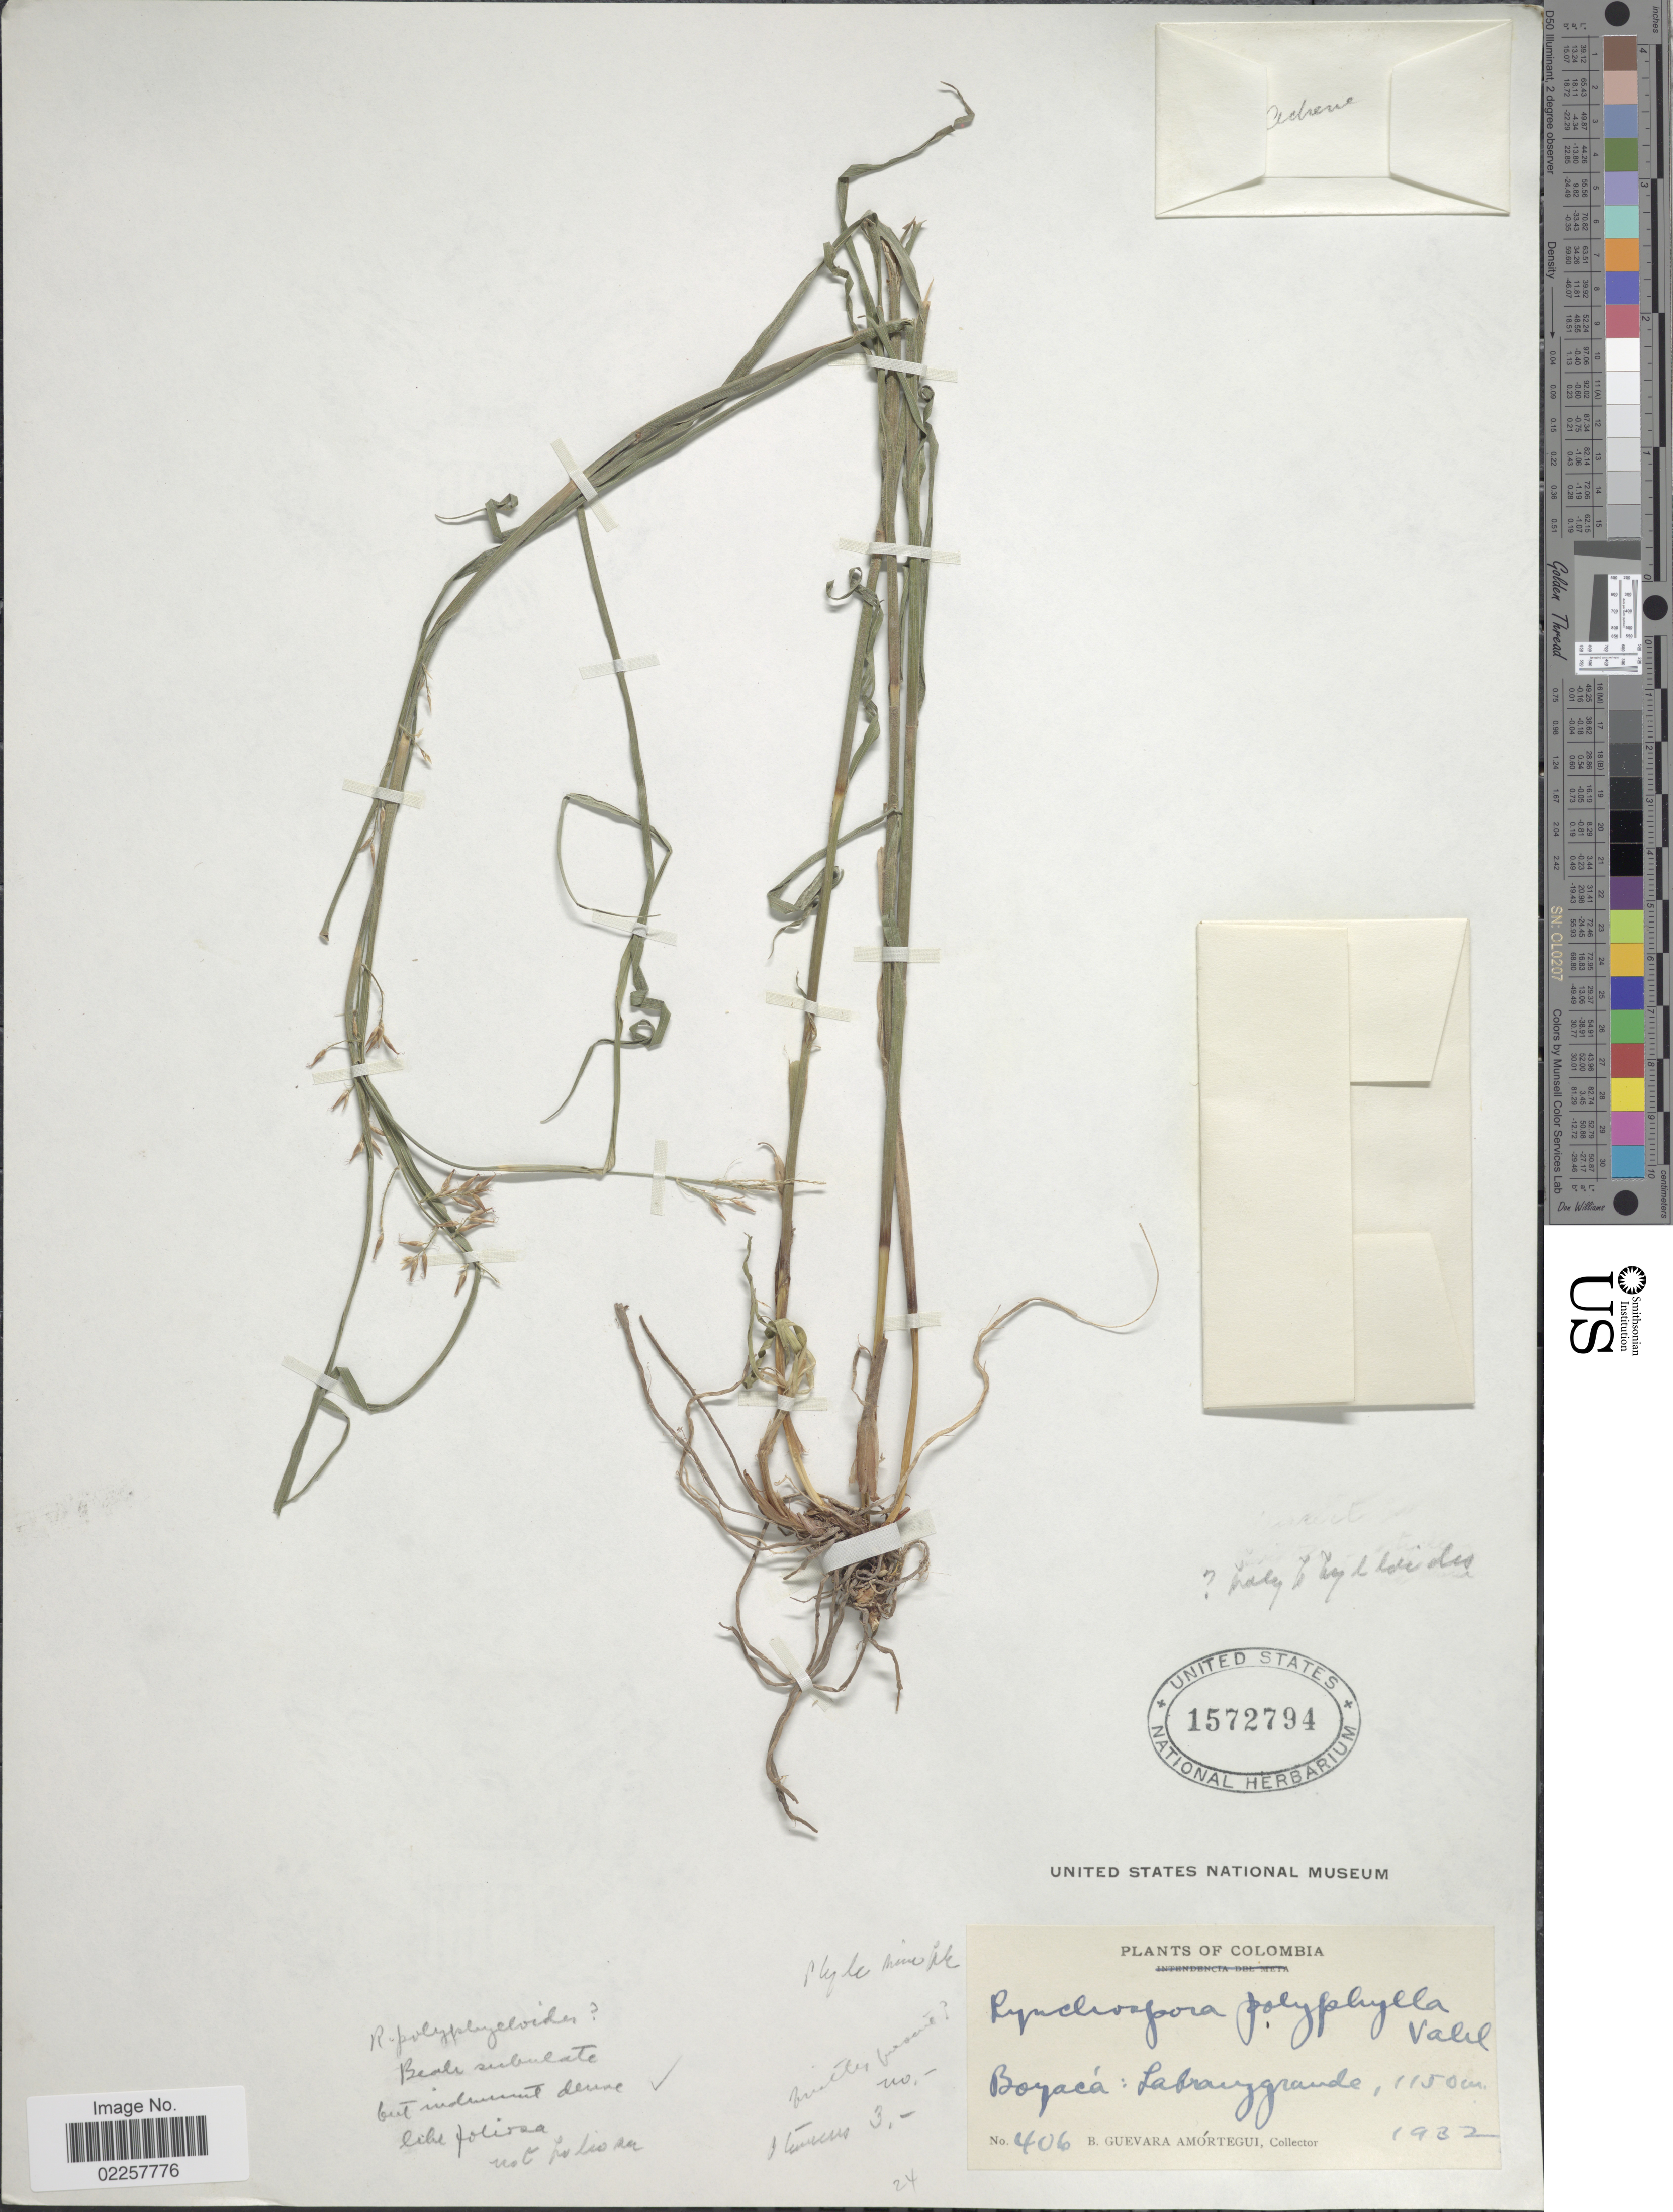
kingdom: Plantae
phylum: Tracheophyta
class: Liliopsida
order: Poales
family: Cyperaceae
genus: Rhynchospora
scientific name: Rhynchospora sp.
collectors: B. Guevara Amortegui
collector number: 406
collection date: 1932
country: Colombia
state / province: Boyacá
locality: Labranzgrande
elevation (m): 1150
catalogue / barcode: US 1572794